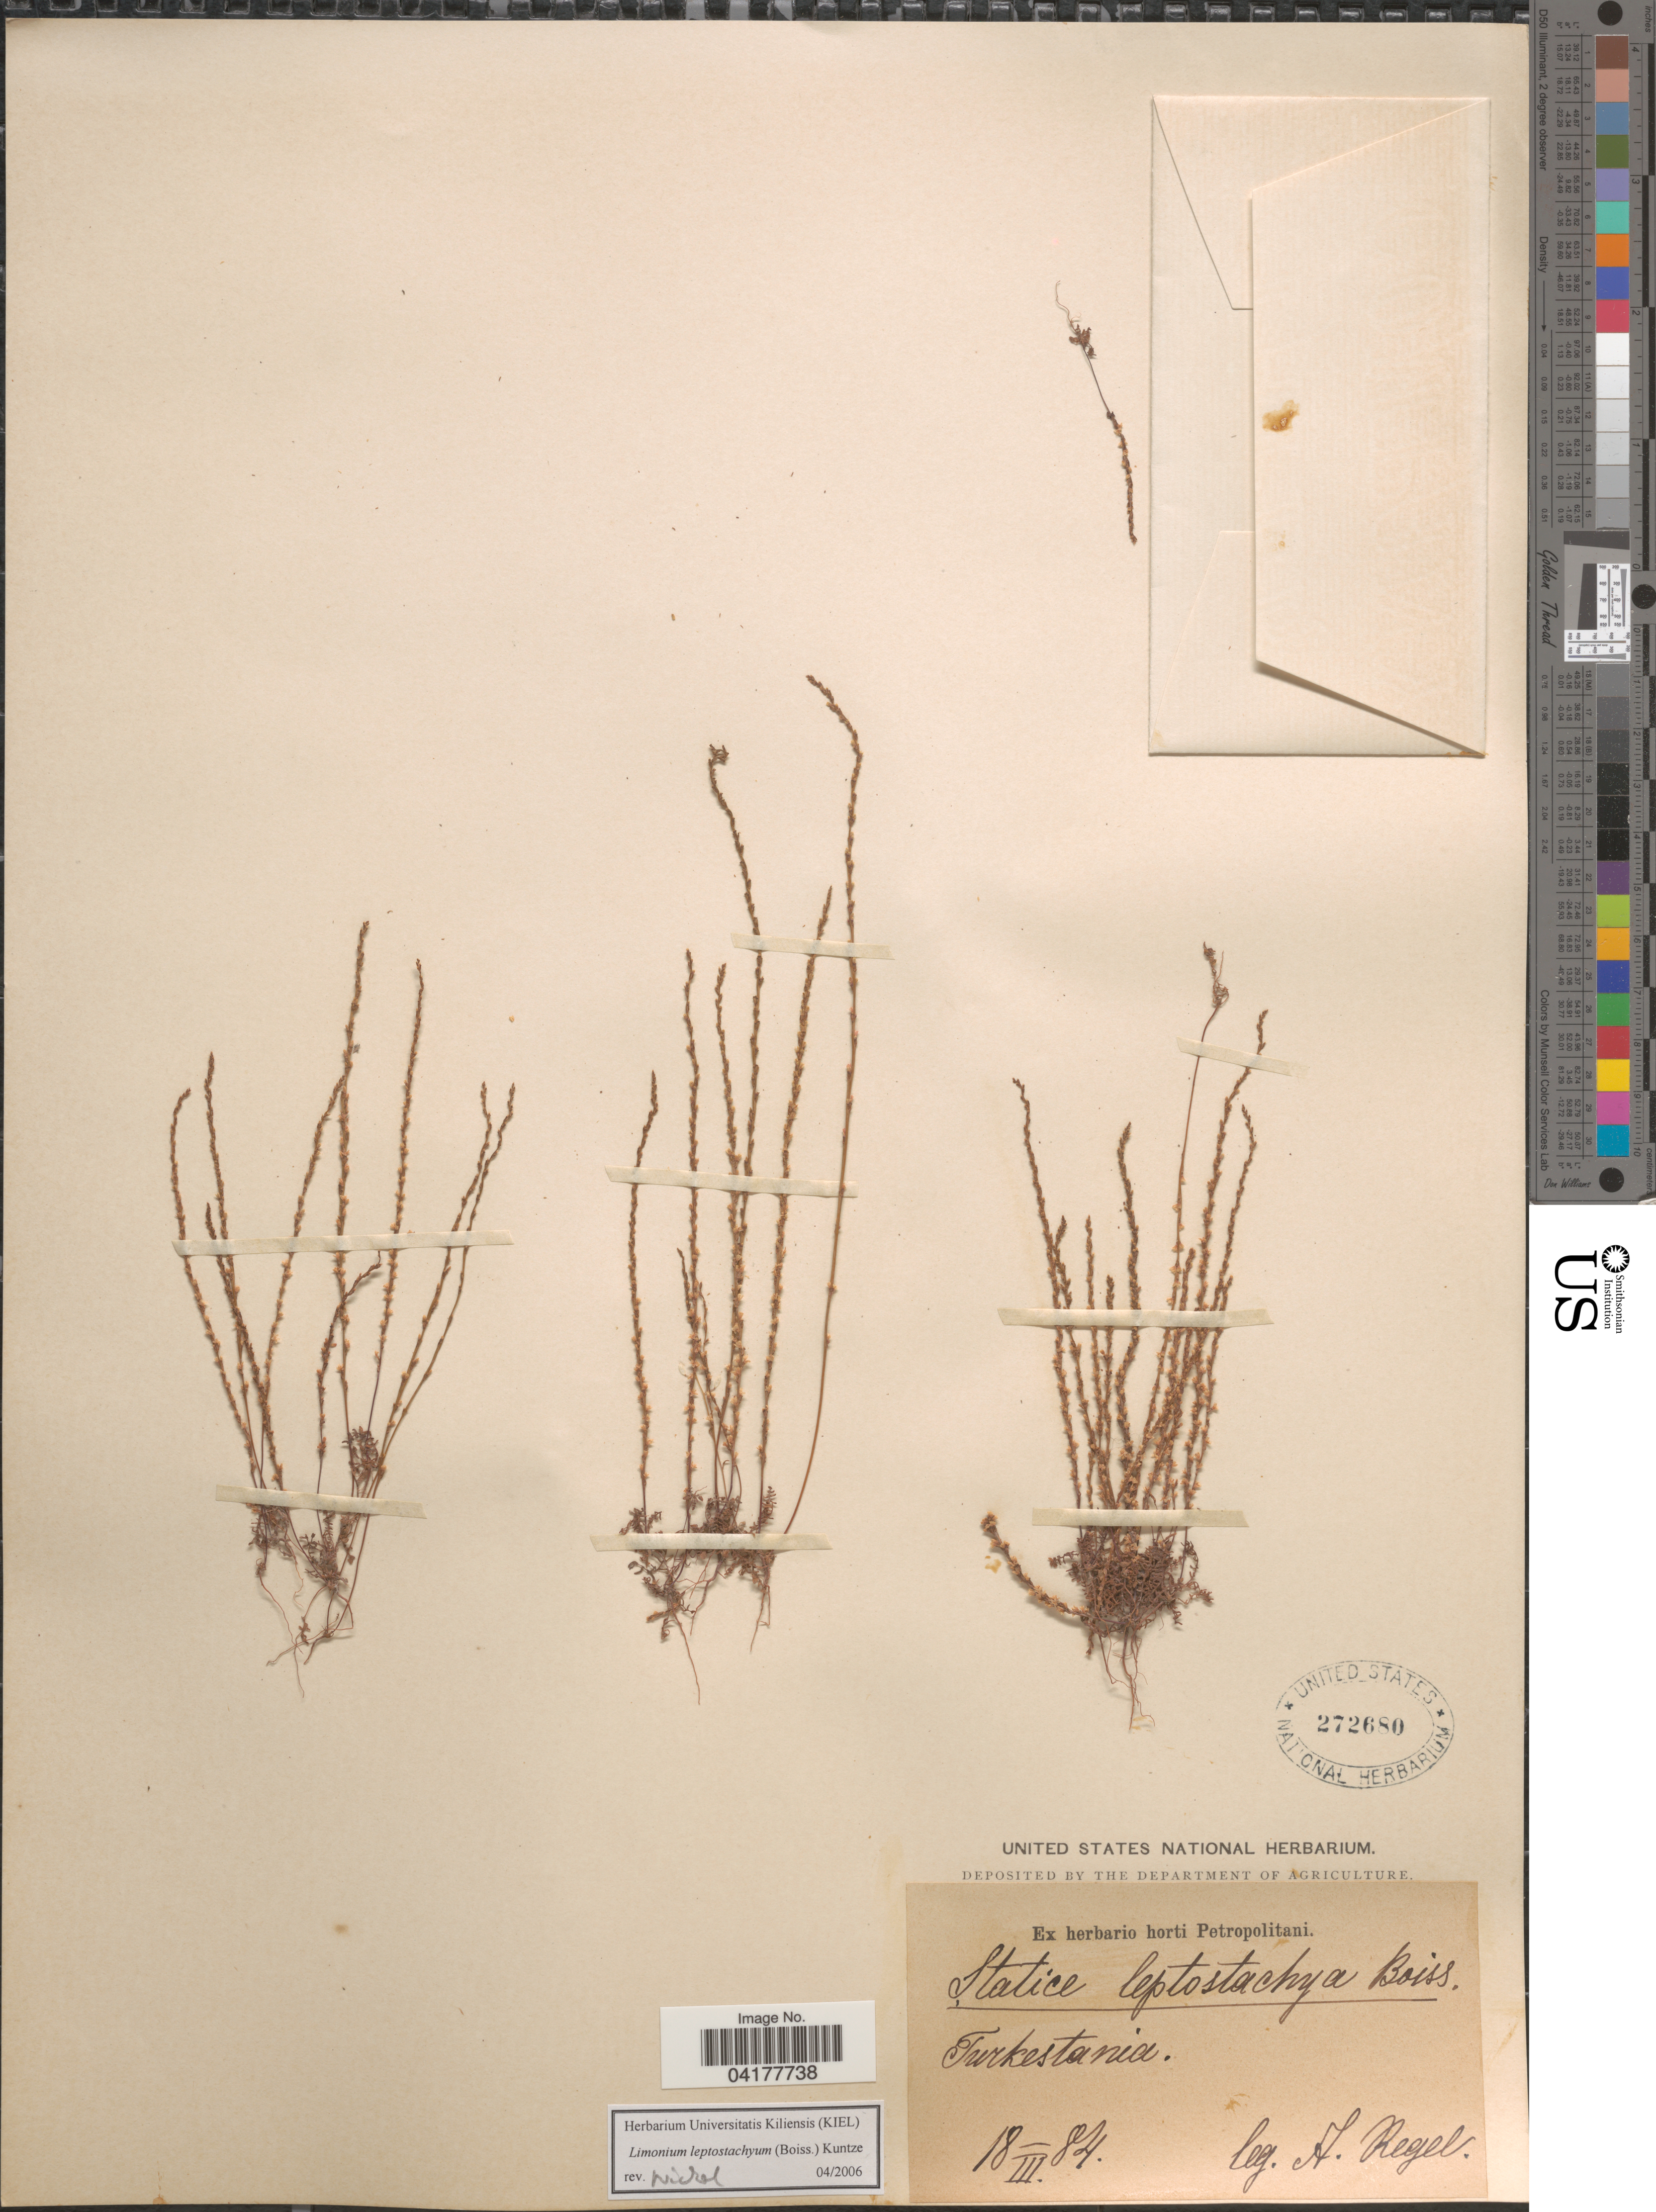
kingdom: Plantae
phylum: Tracheophyta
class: Magnoliopsida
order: Caryophyllales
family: Plumbaginaceae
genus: Psylliostachys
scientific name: Psylliostachys leptostachyus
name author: (Boiss.) Roshkova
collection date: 1884-03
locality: Turkestania.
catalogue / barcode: US 272680